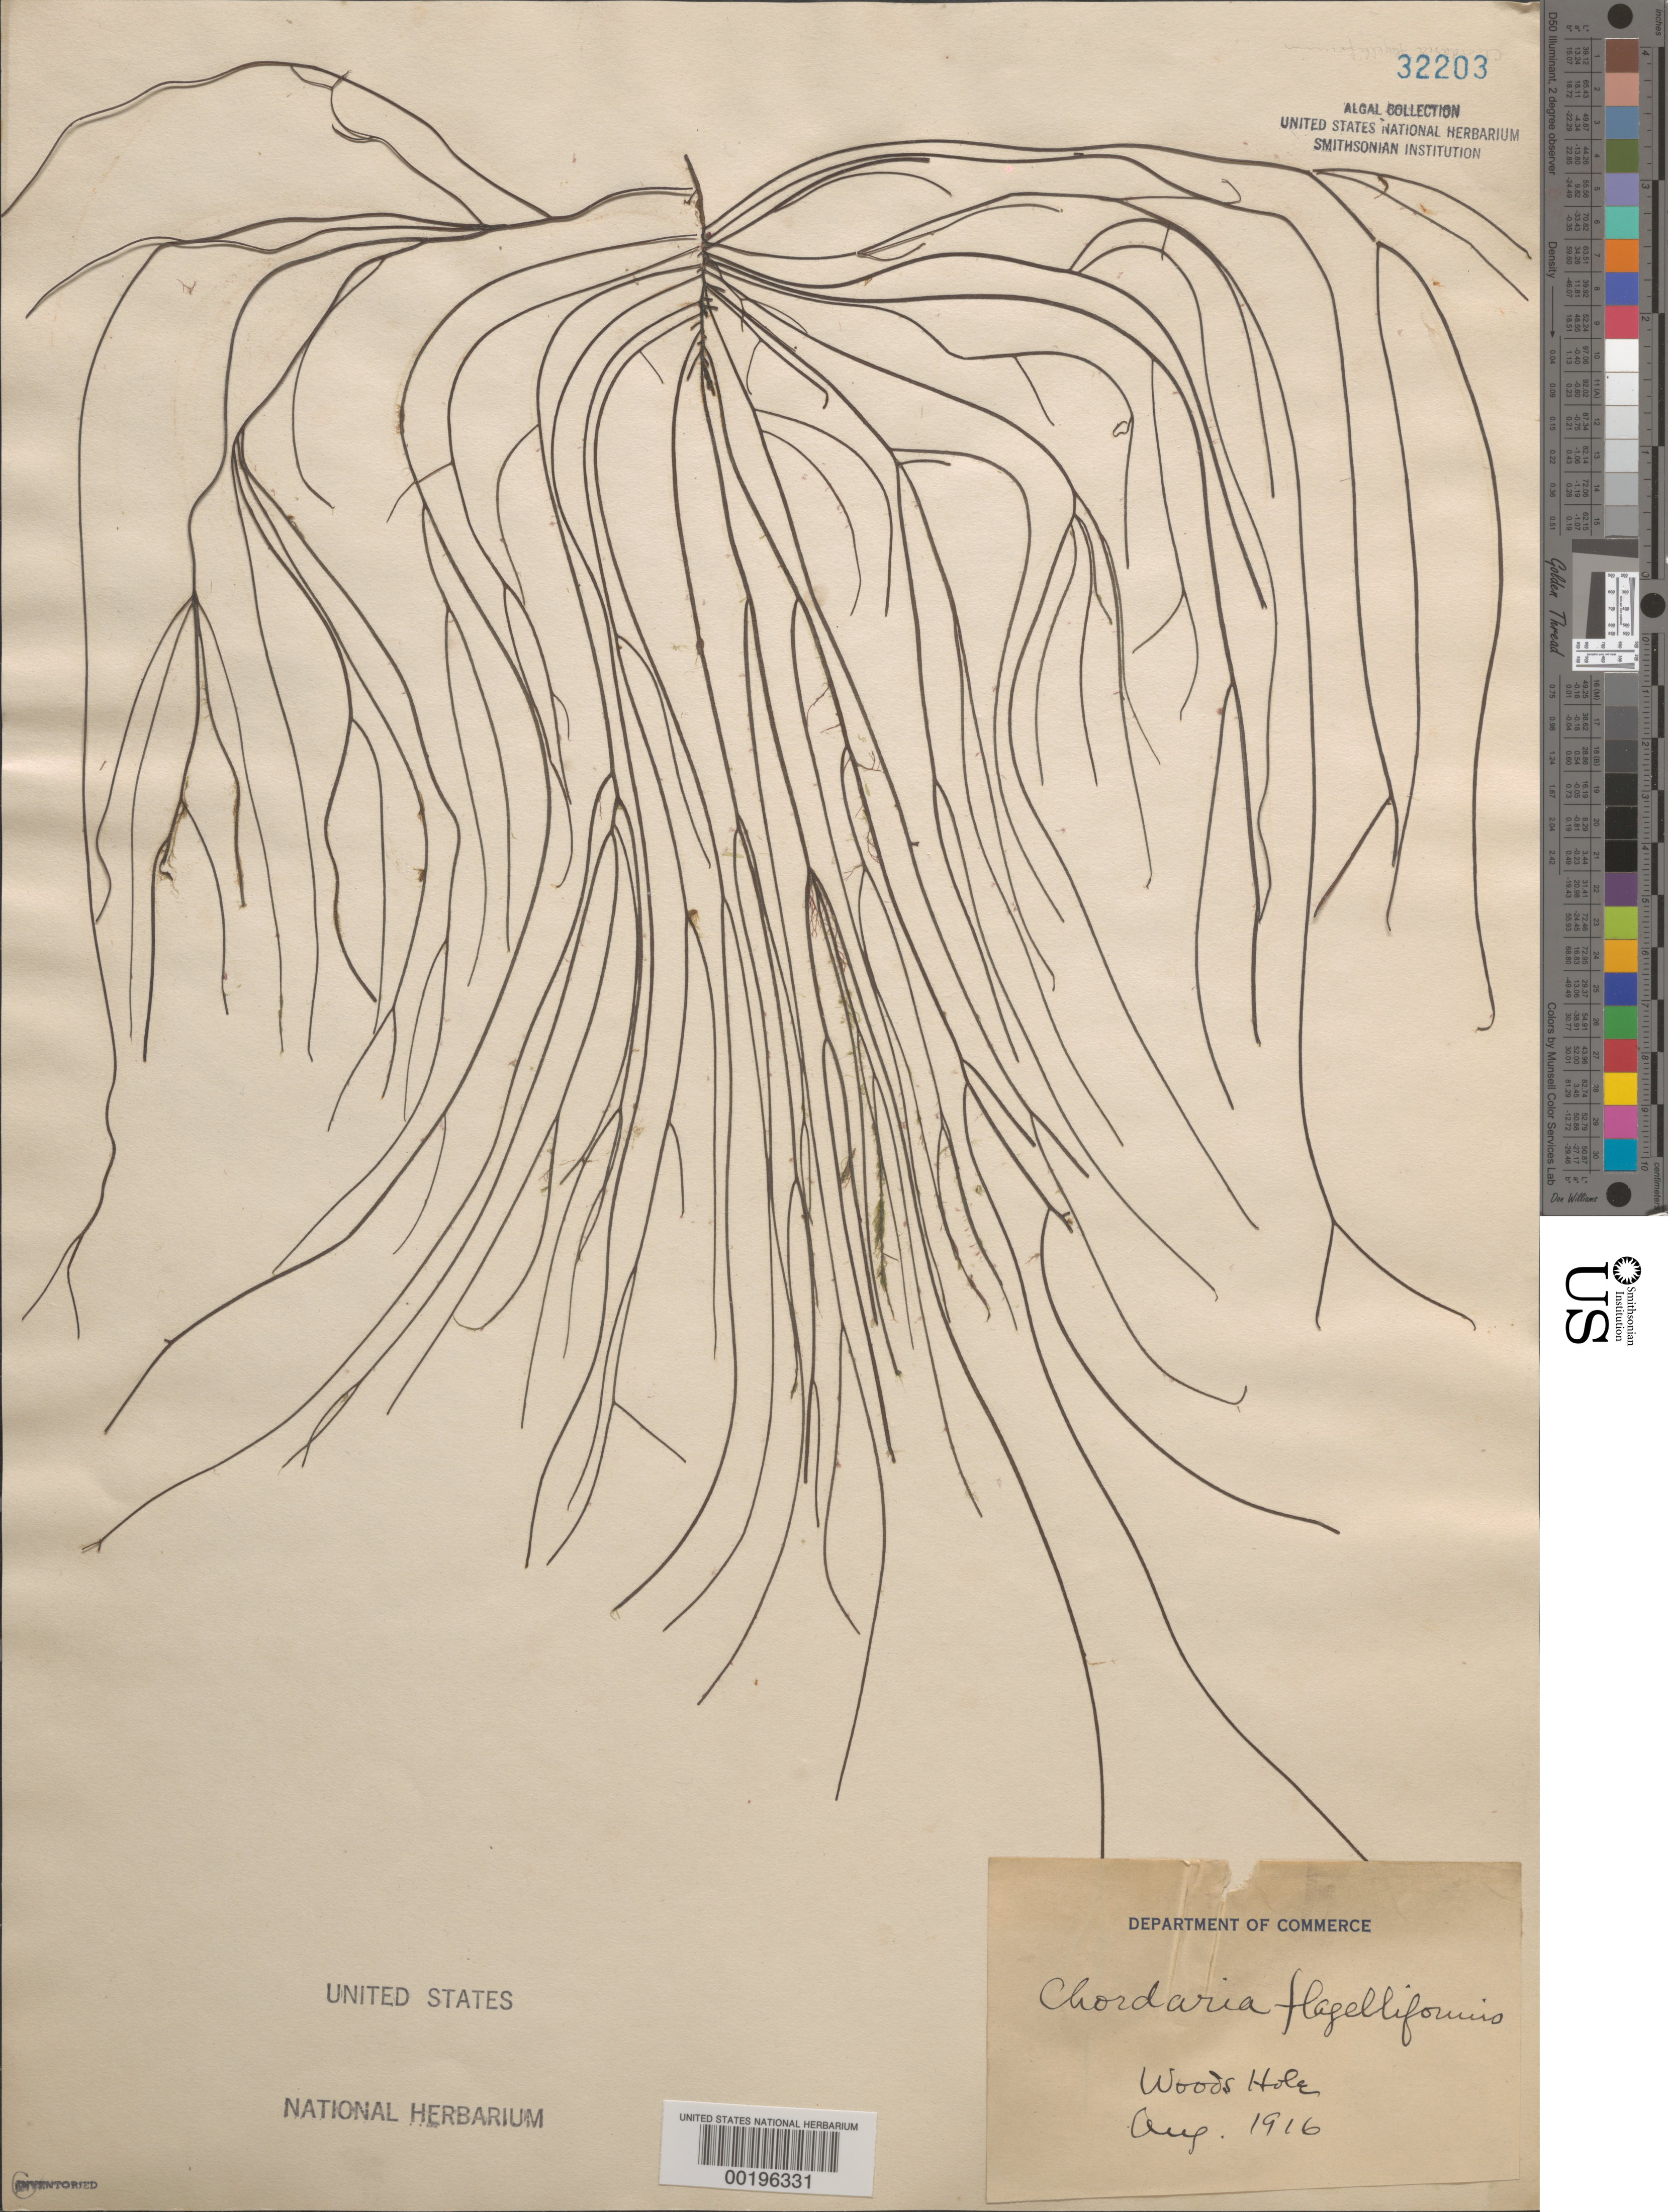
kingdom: Chromista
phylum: Ochrophyta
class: Phaeophyceae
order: Ectocarpales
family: Chordariaceae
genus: Chordaria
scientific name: Chordaria flagelliformis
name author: (Hudson) Grev.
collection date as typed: Aug 1916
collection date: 1916-08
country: United States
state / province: Massachusetts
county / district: Barnstable County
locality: Woods Hole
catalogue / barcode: US 32203